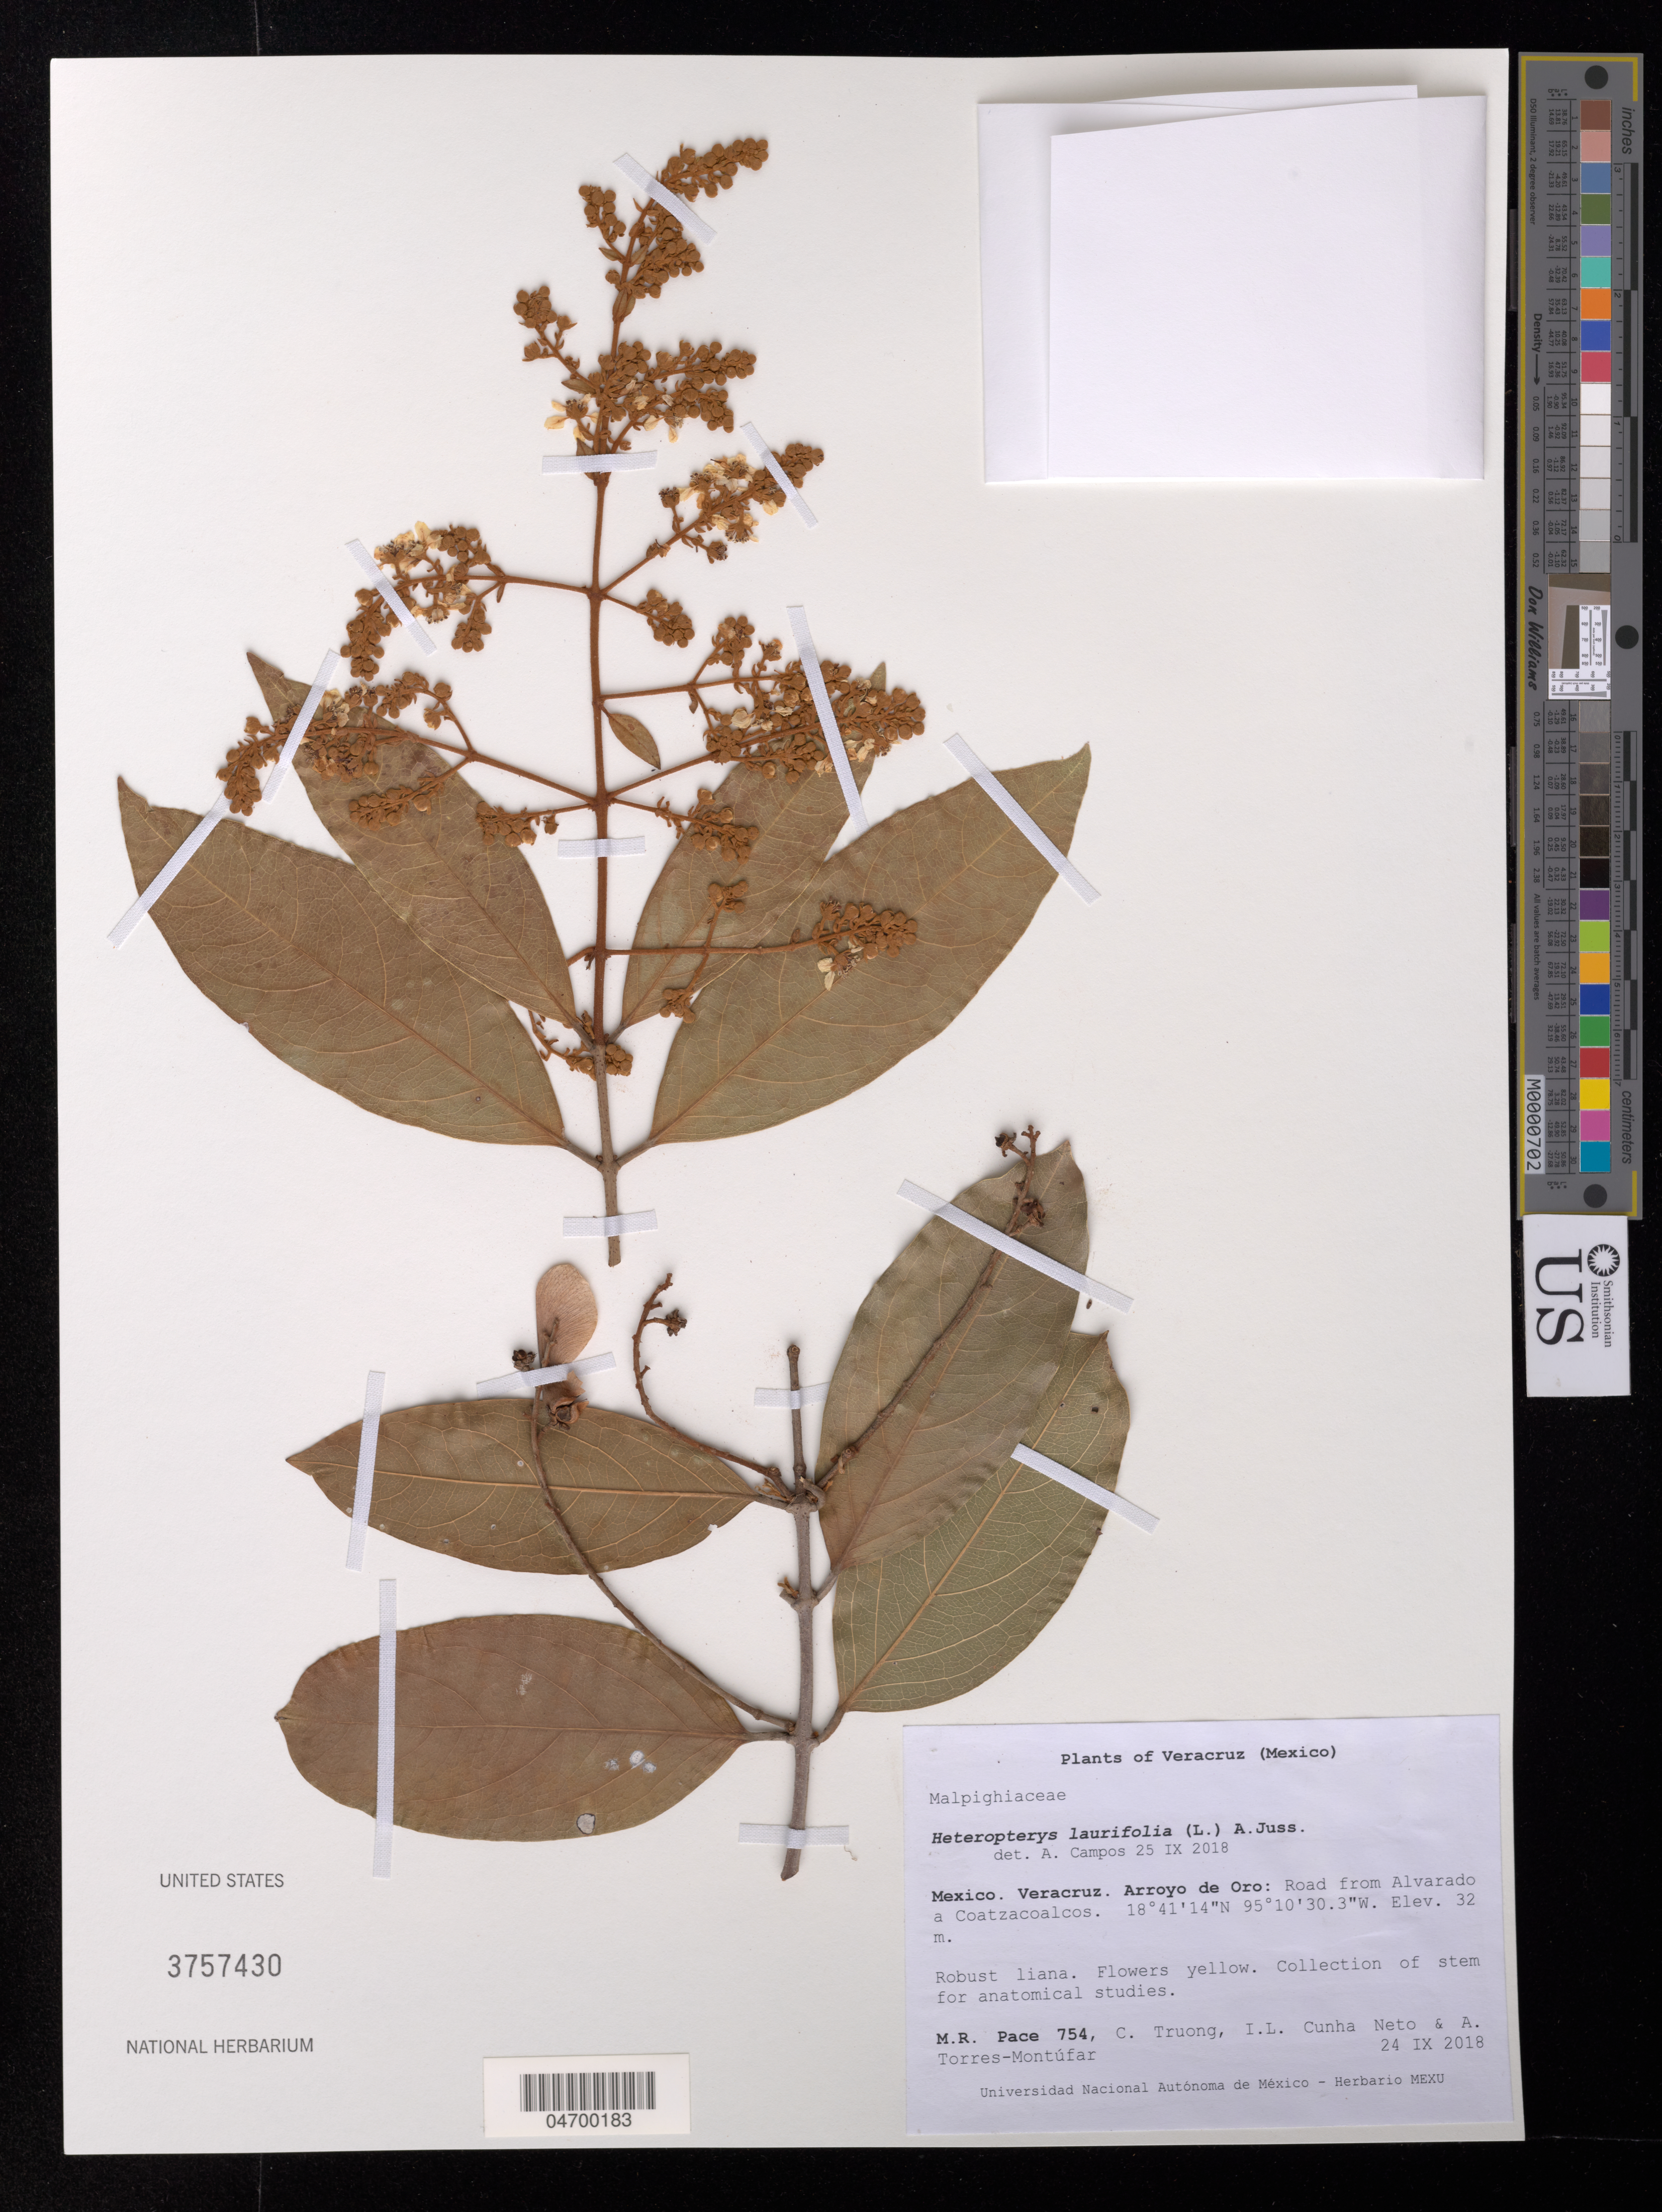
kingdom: Plantae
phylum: Tracheophyta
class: Magnoliopsida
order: Malpighiales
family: Malpighiaceae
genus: Heteropterys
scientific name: Heteropterys laurifolia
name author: (L.) A. Juss.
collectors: M. R. Pace, C. Truong, I. L. Cunha Neto & A. Torres-Montúfar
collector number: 754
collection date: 2018-09-24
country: Mexico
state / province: Veracruz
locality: Veracruz. Arroyo de Oro: Road from Alvarado a Coatzacoalcos.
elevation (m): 32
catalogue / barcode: US 3757430